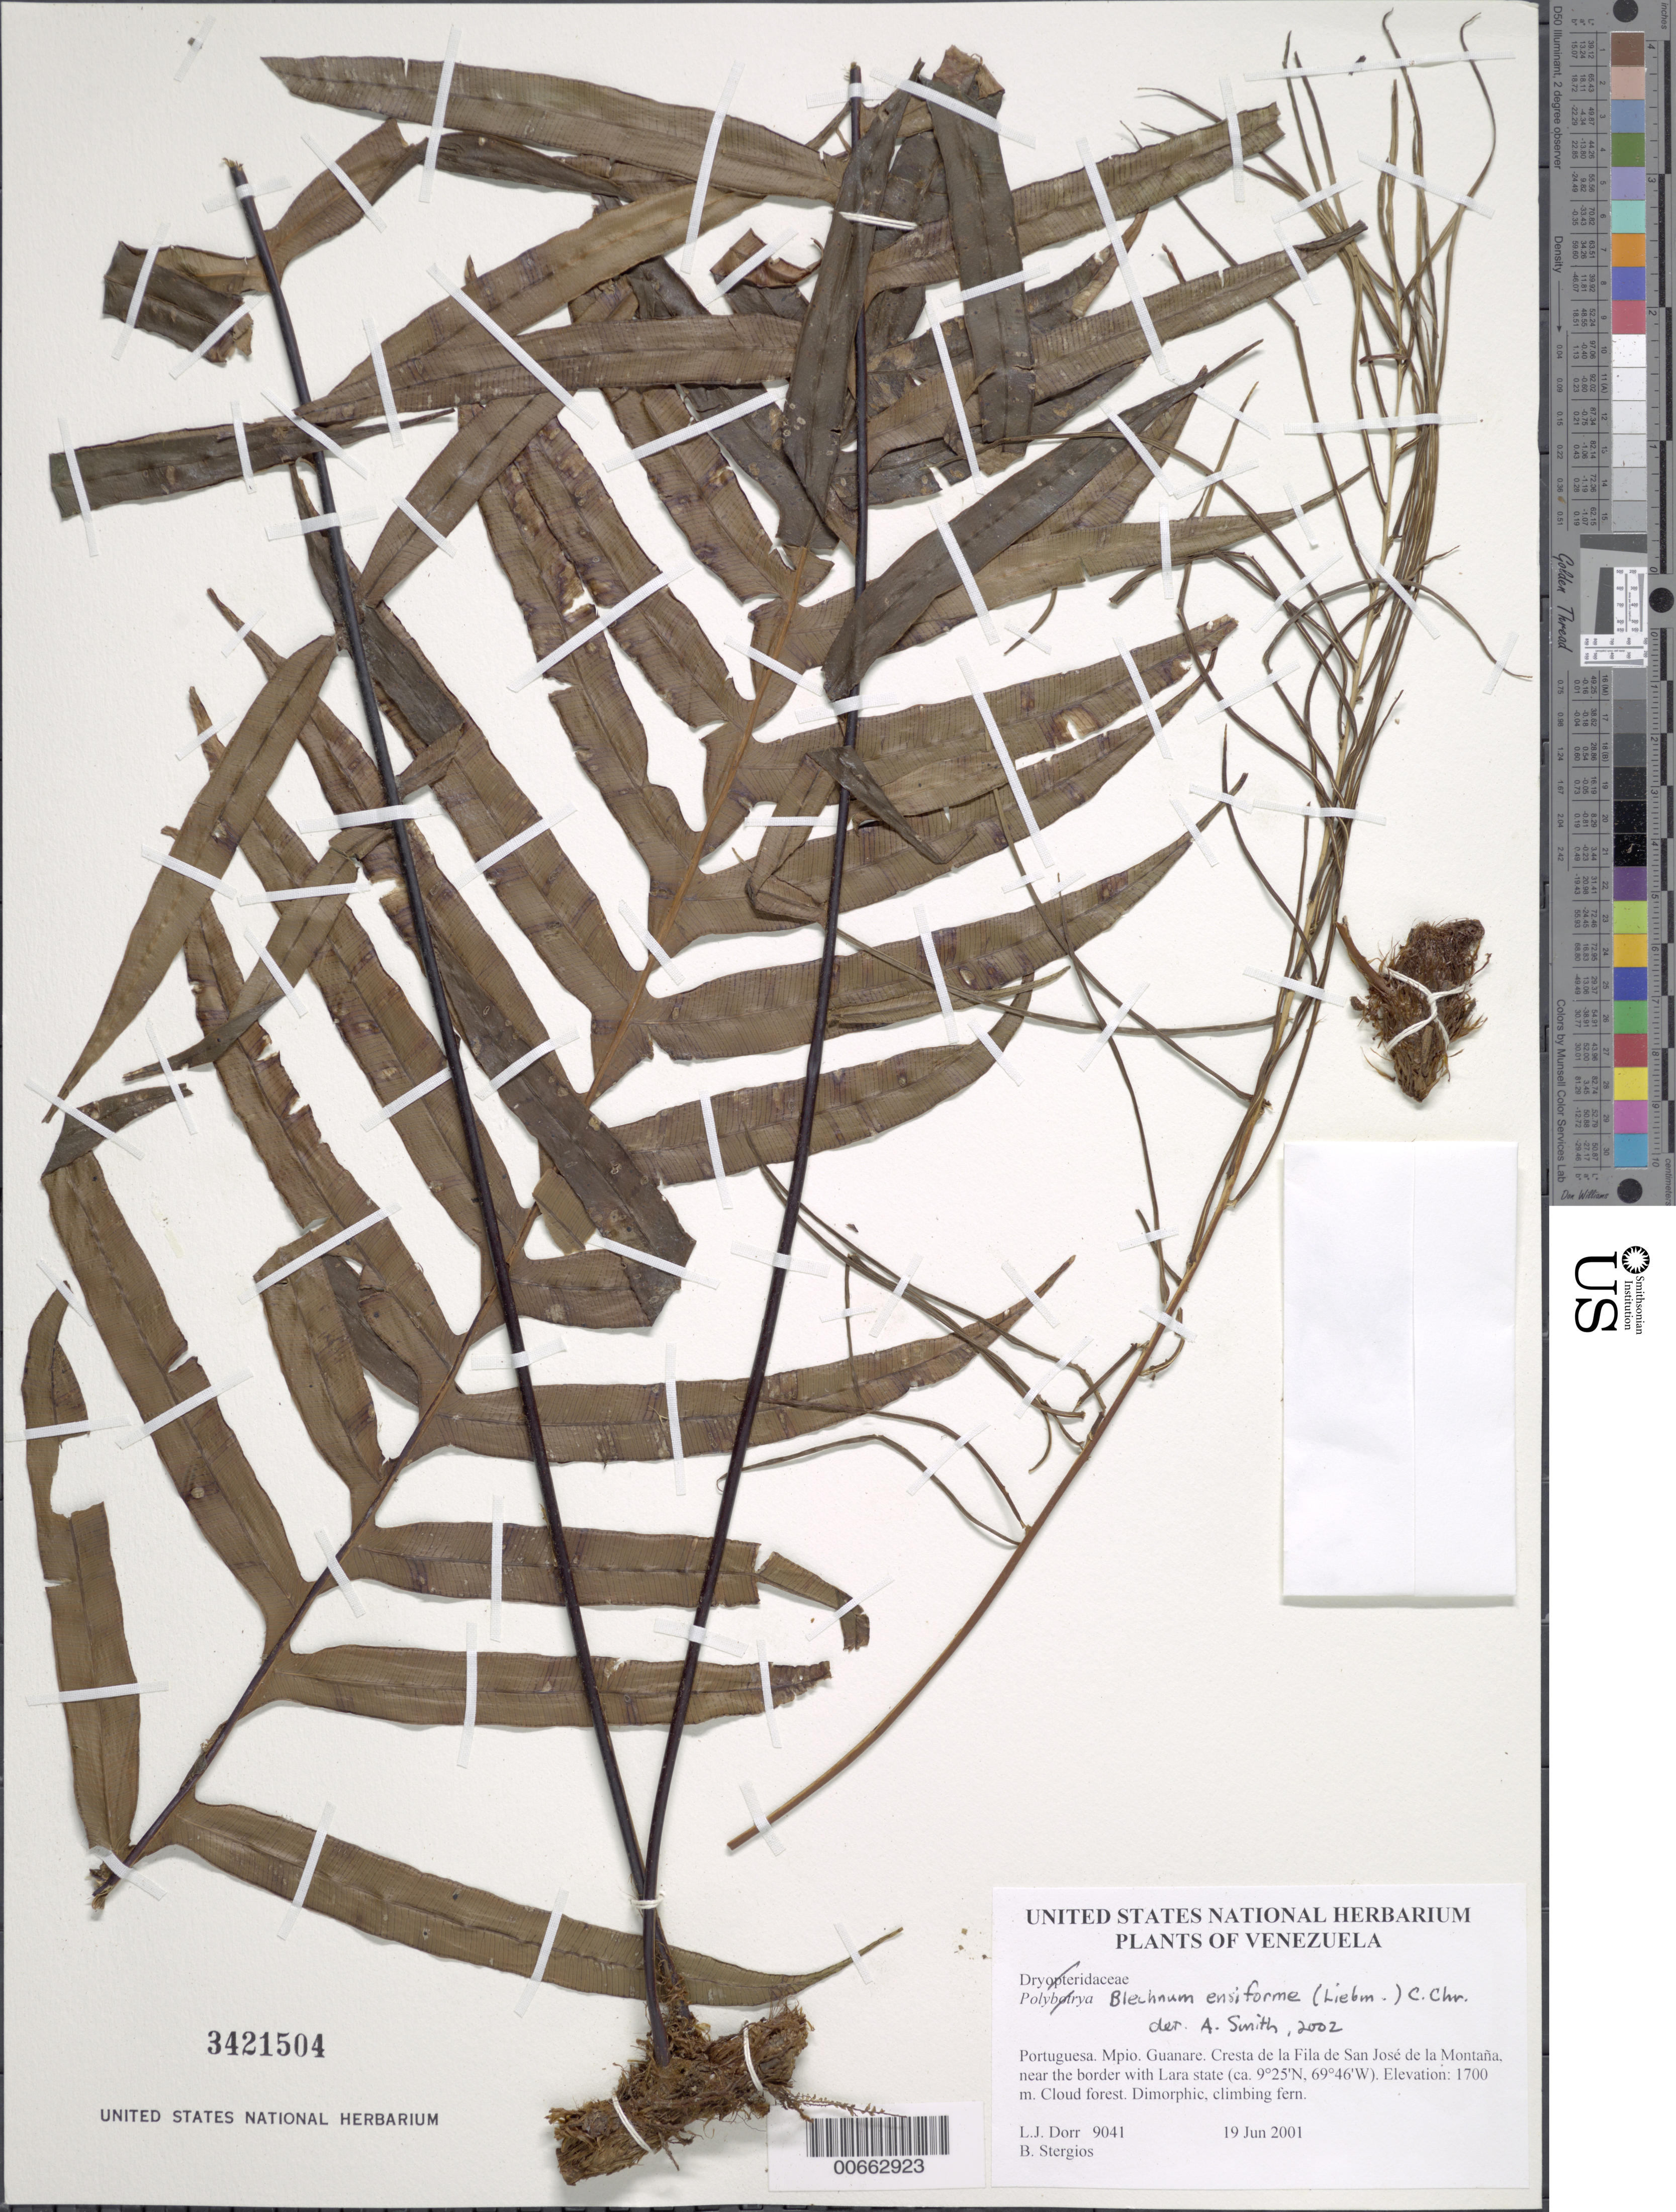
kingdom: Plantae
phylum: Tracheophyta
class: Polypodiopsida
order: Polypodiales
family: Blechnaceae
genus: Blechnum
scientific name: Blechnum ensiforme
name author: (Liebm.) C. Chr.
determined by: Smith, Alan R., (UC)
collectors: L. J. Dorr & B. G. Stergios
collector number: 9041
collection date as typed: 19 Jun 2001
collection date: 2001-06-19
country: Venezuela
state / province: Portuguesa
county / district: Guanare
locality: Cresta de la Fila de San José de la Montaña, near the border with Lara state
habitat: Cloud forest.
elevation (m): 1700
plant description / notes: PORT, US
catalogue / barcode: US 3421504